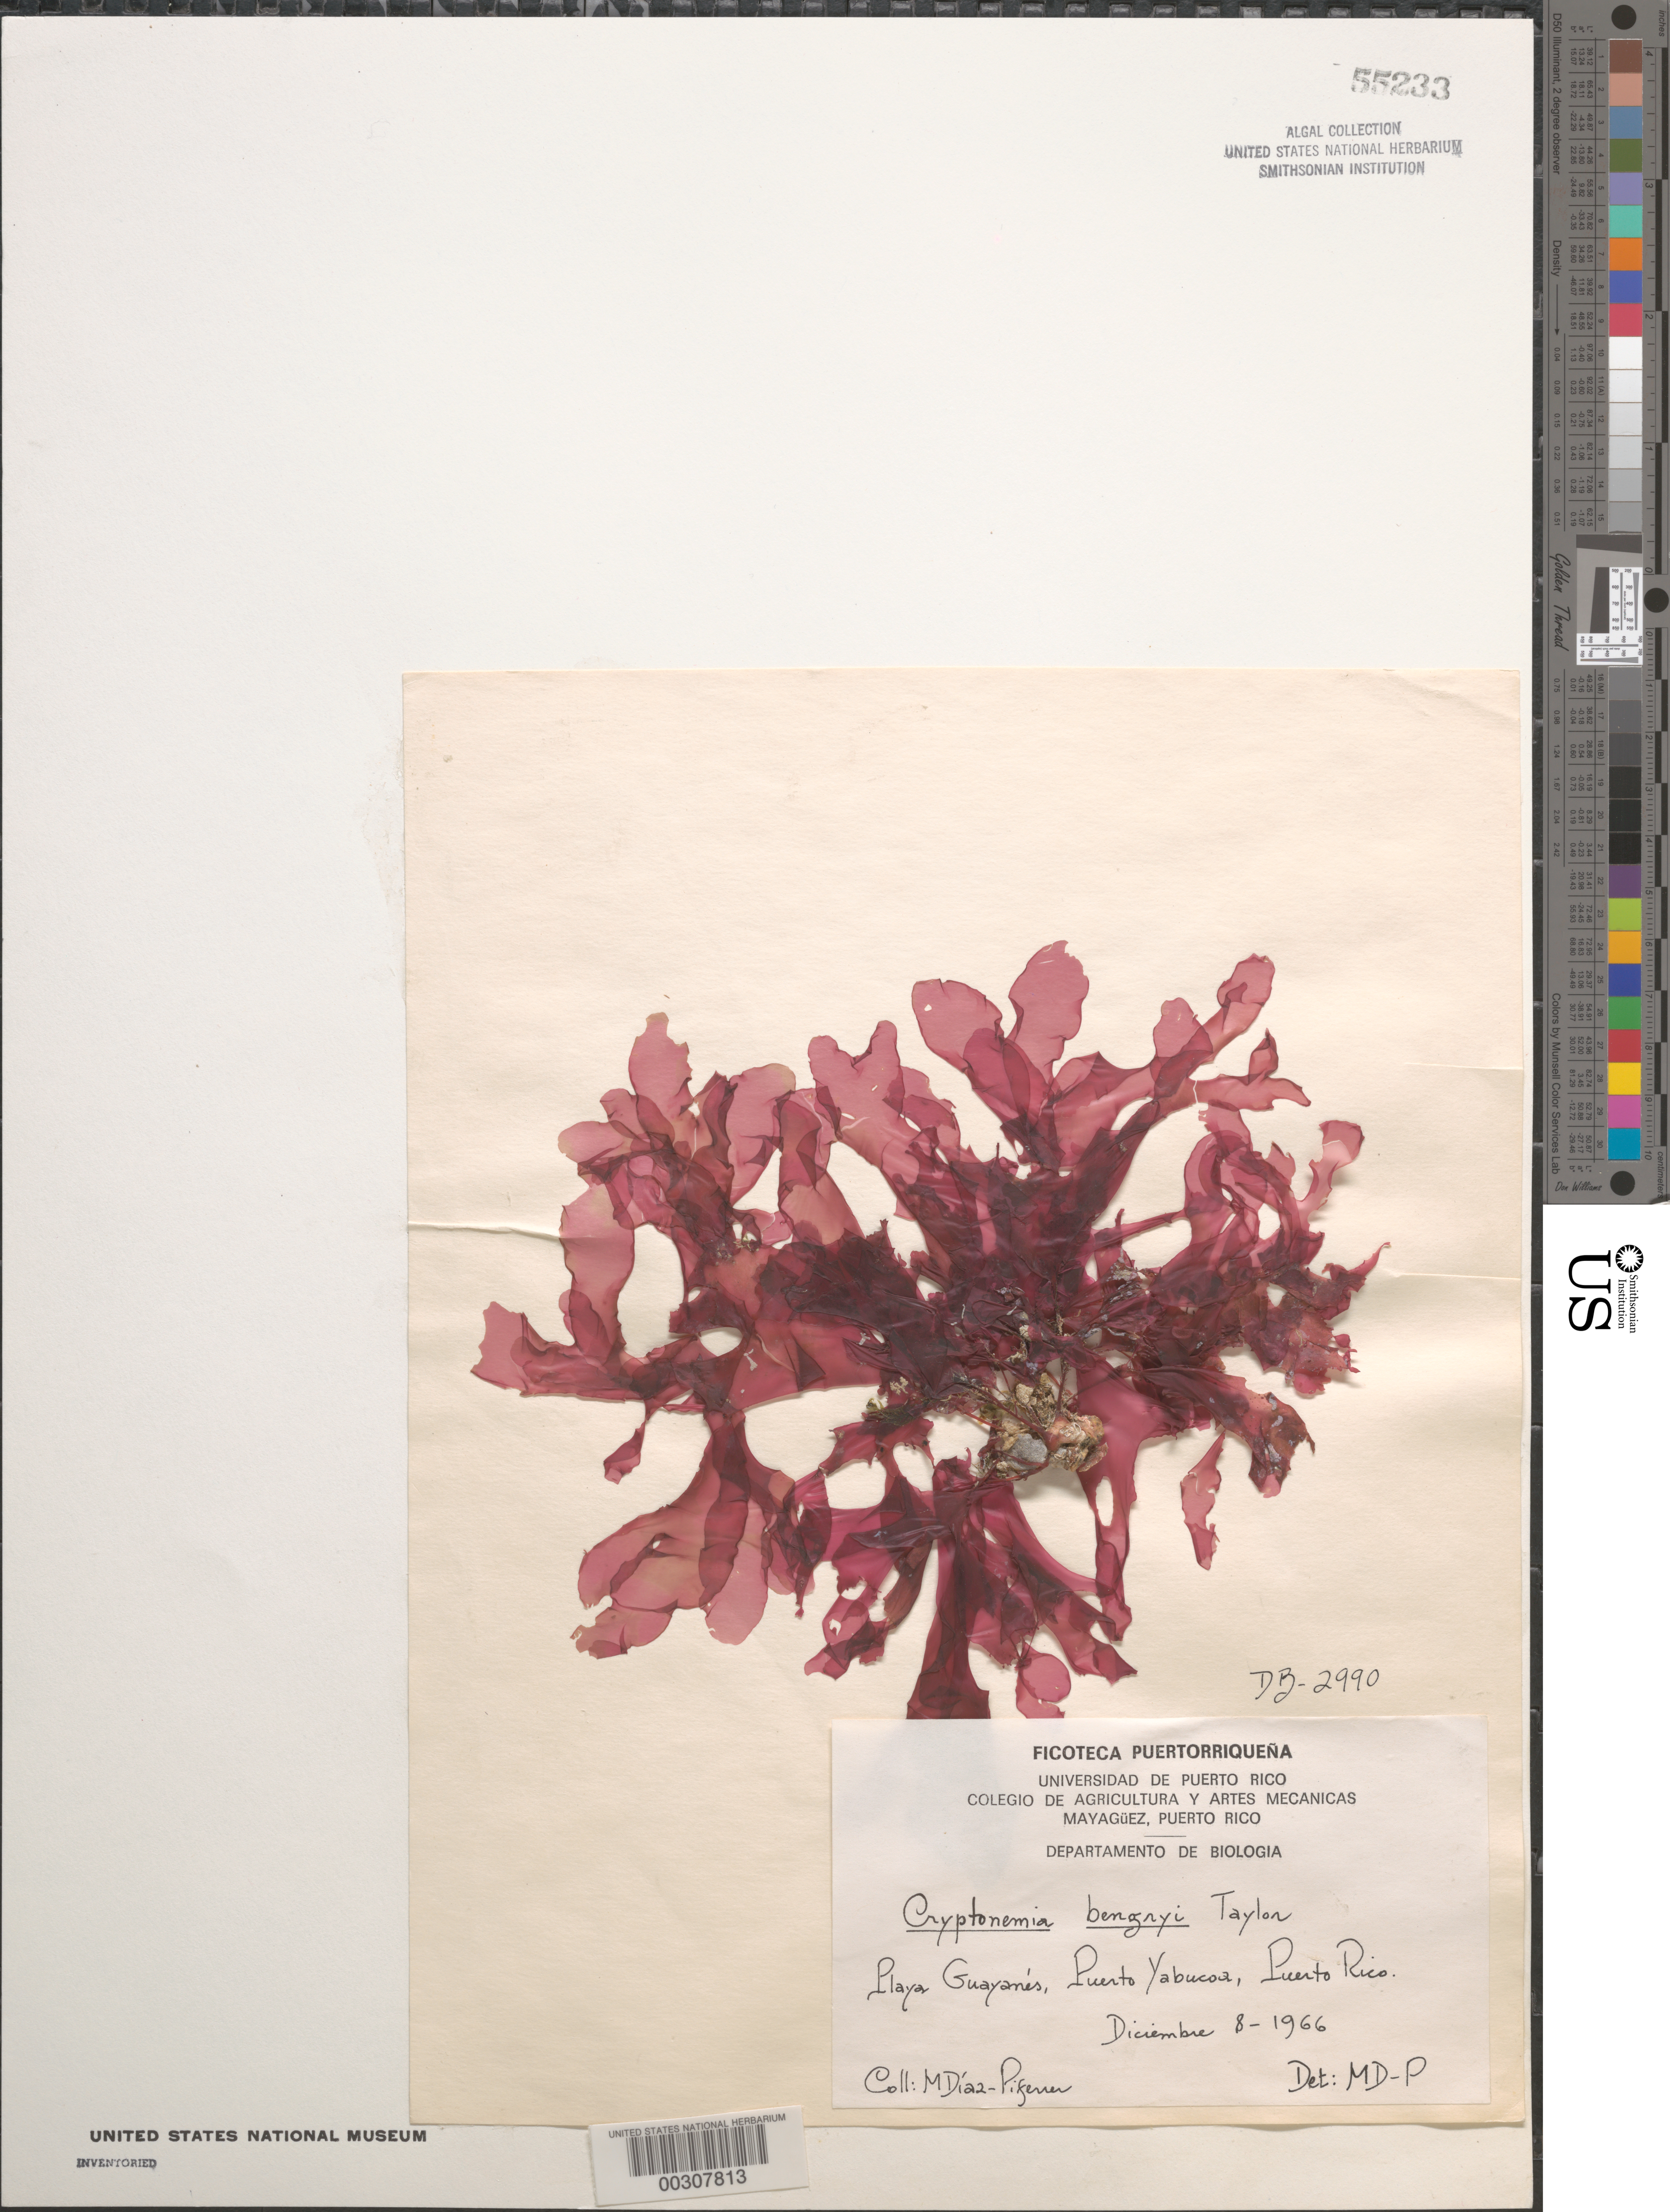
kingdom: Plantae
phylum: Rhodophyta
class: Florideophyceae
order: Halymeniales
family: Halymeniaceae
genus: Cryptonemia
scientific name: Cryptonemia bengryi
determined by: Diaz-Piferrer, M.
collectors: M. Diaz-Piferrer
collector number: Db-2990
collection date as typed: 08 Dec 1966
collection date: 1966-12-08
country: Puerto Rico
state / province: Yabucoa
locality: Playa Guayanes, Puerto Yabucoa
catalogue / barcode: US 55233